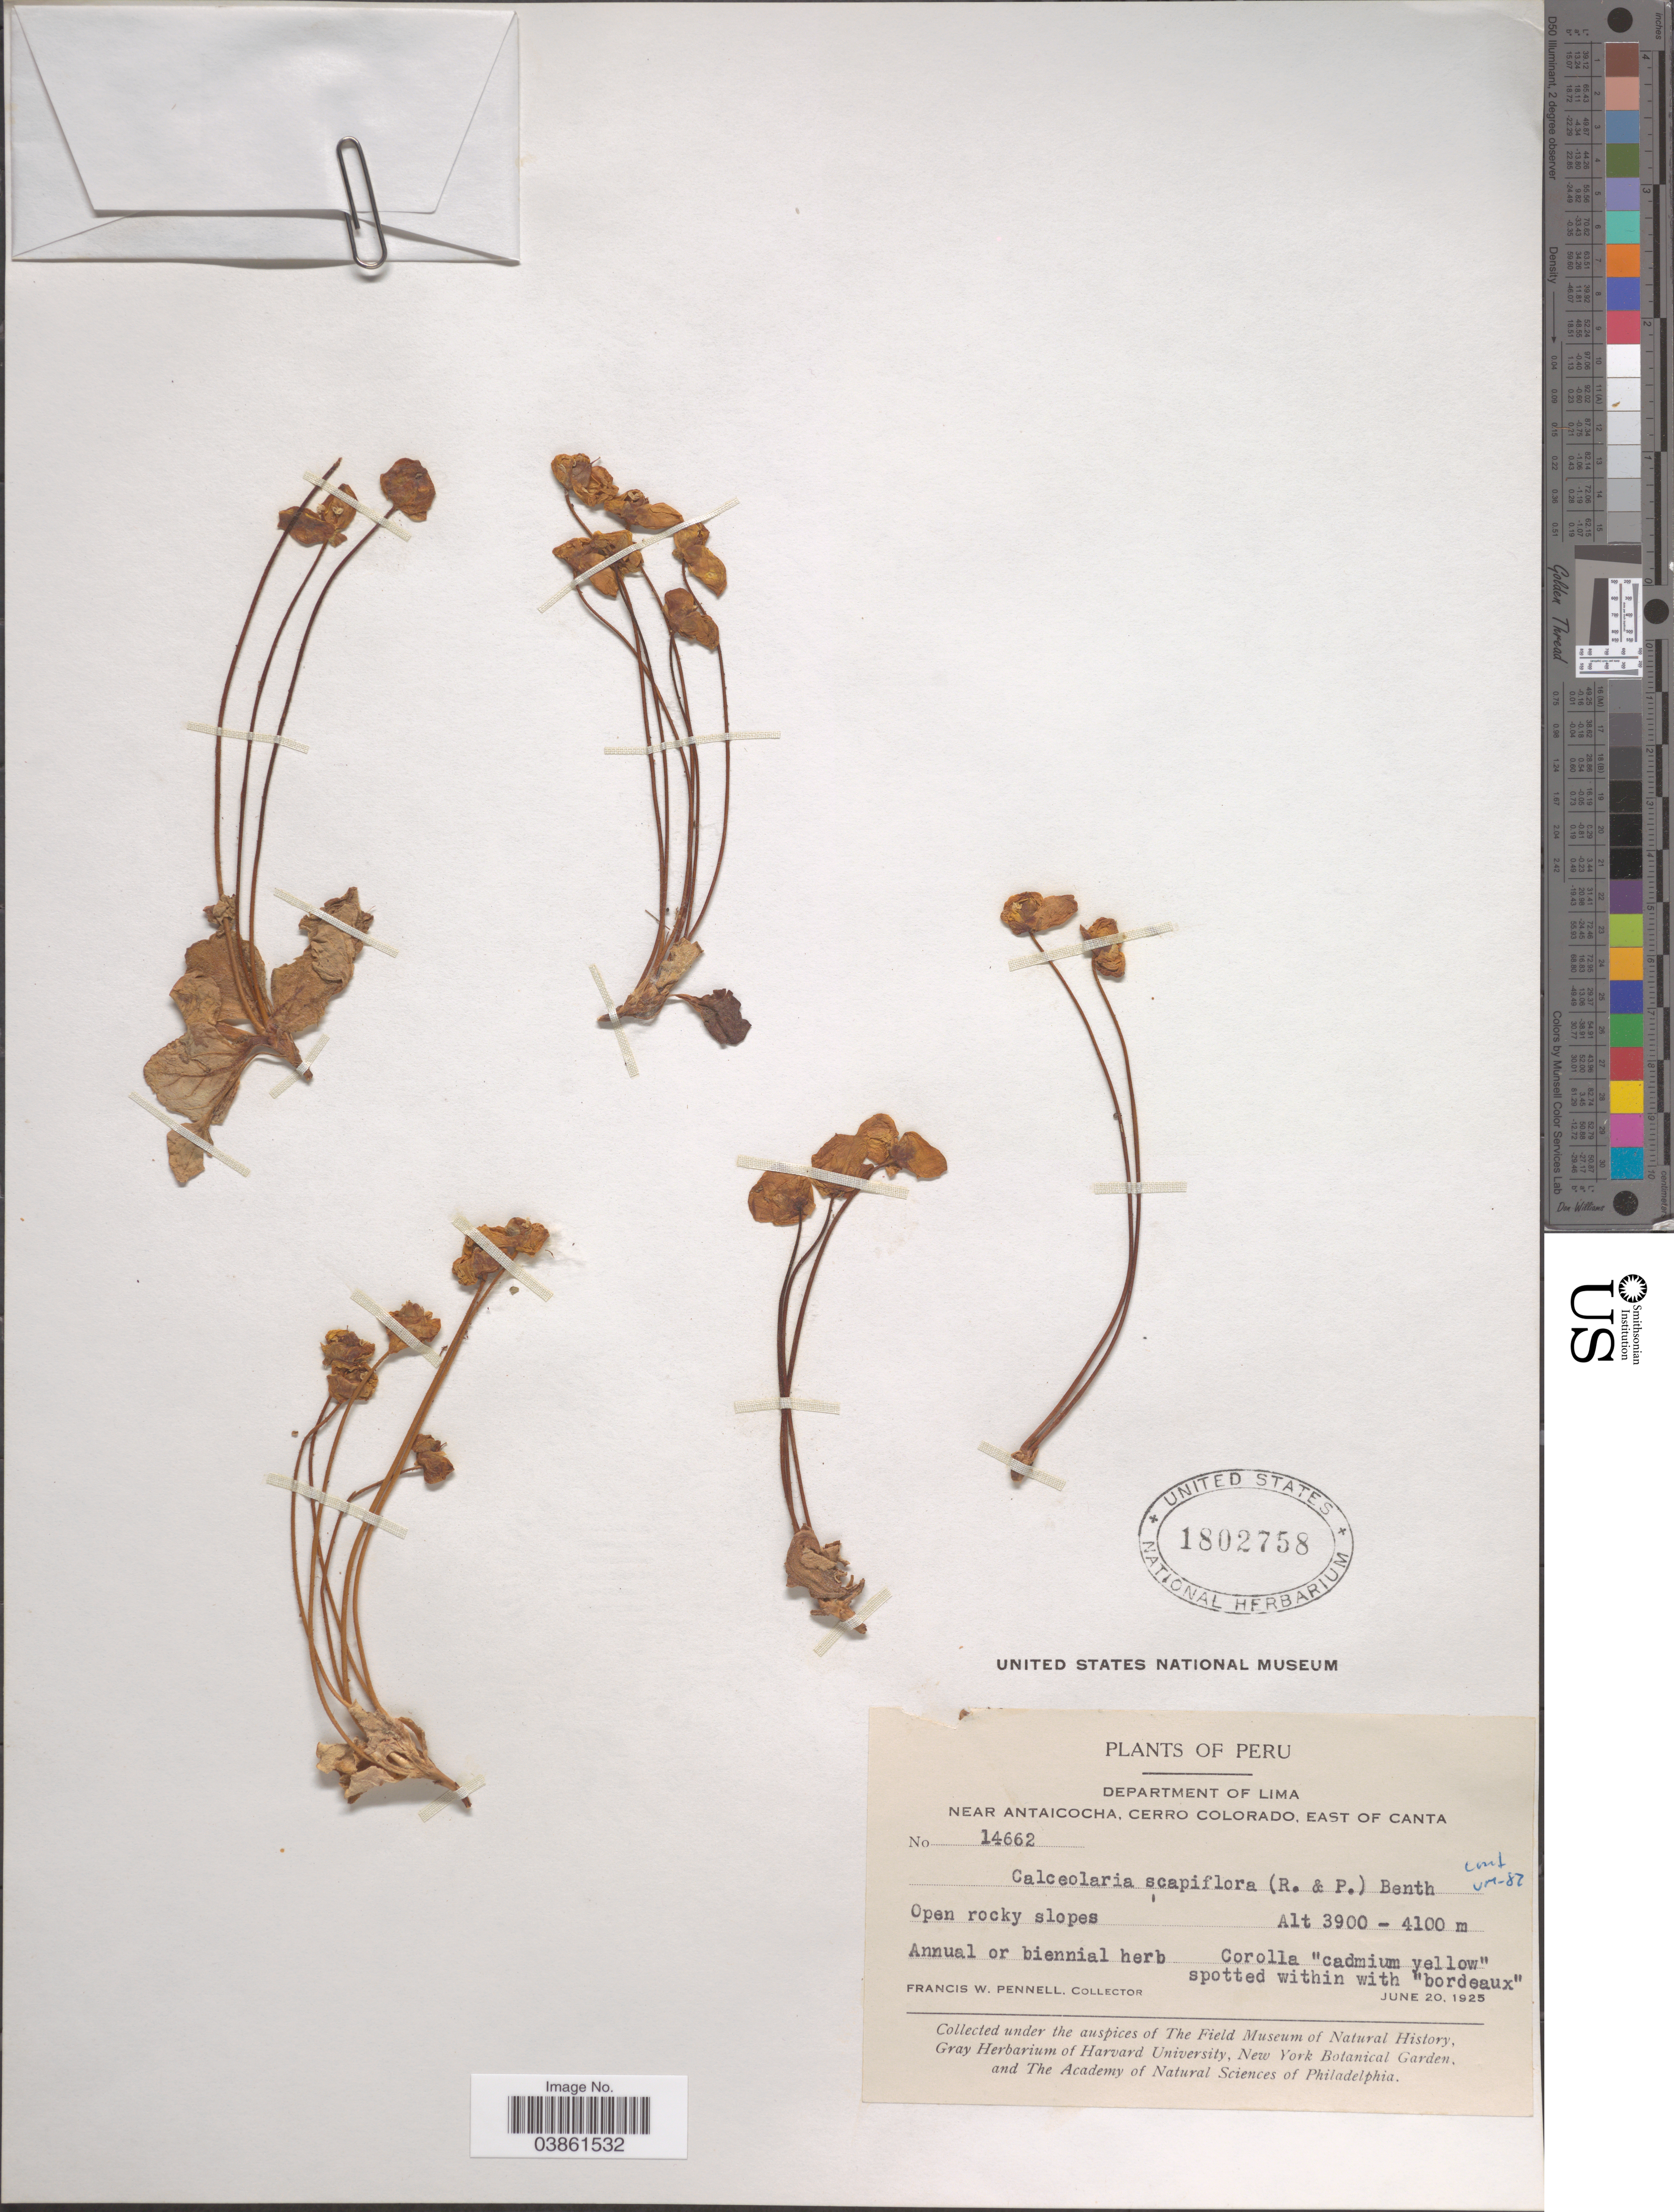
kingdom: Plantae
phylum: Tracheophyta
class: Magnoliopsida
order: Lamiales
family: Calceolariaceae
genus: Calceolaria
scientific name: Calceolaria scapiflora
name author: (Ruiz & Pav.) Benth.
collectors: F. W. Pennell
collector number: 14662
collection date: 1925-06-20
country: Peru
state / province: Lima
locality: Department of Lima. Near Antaicocha, Cerro Colorado, east of Canta.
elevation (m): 3900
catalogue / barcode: US 1802758